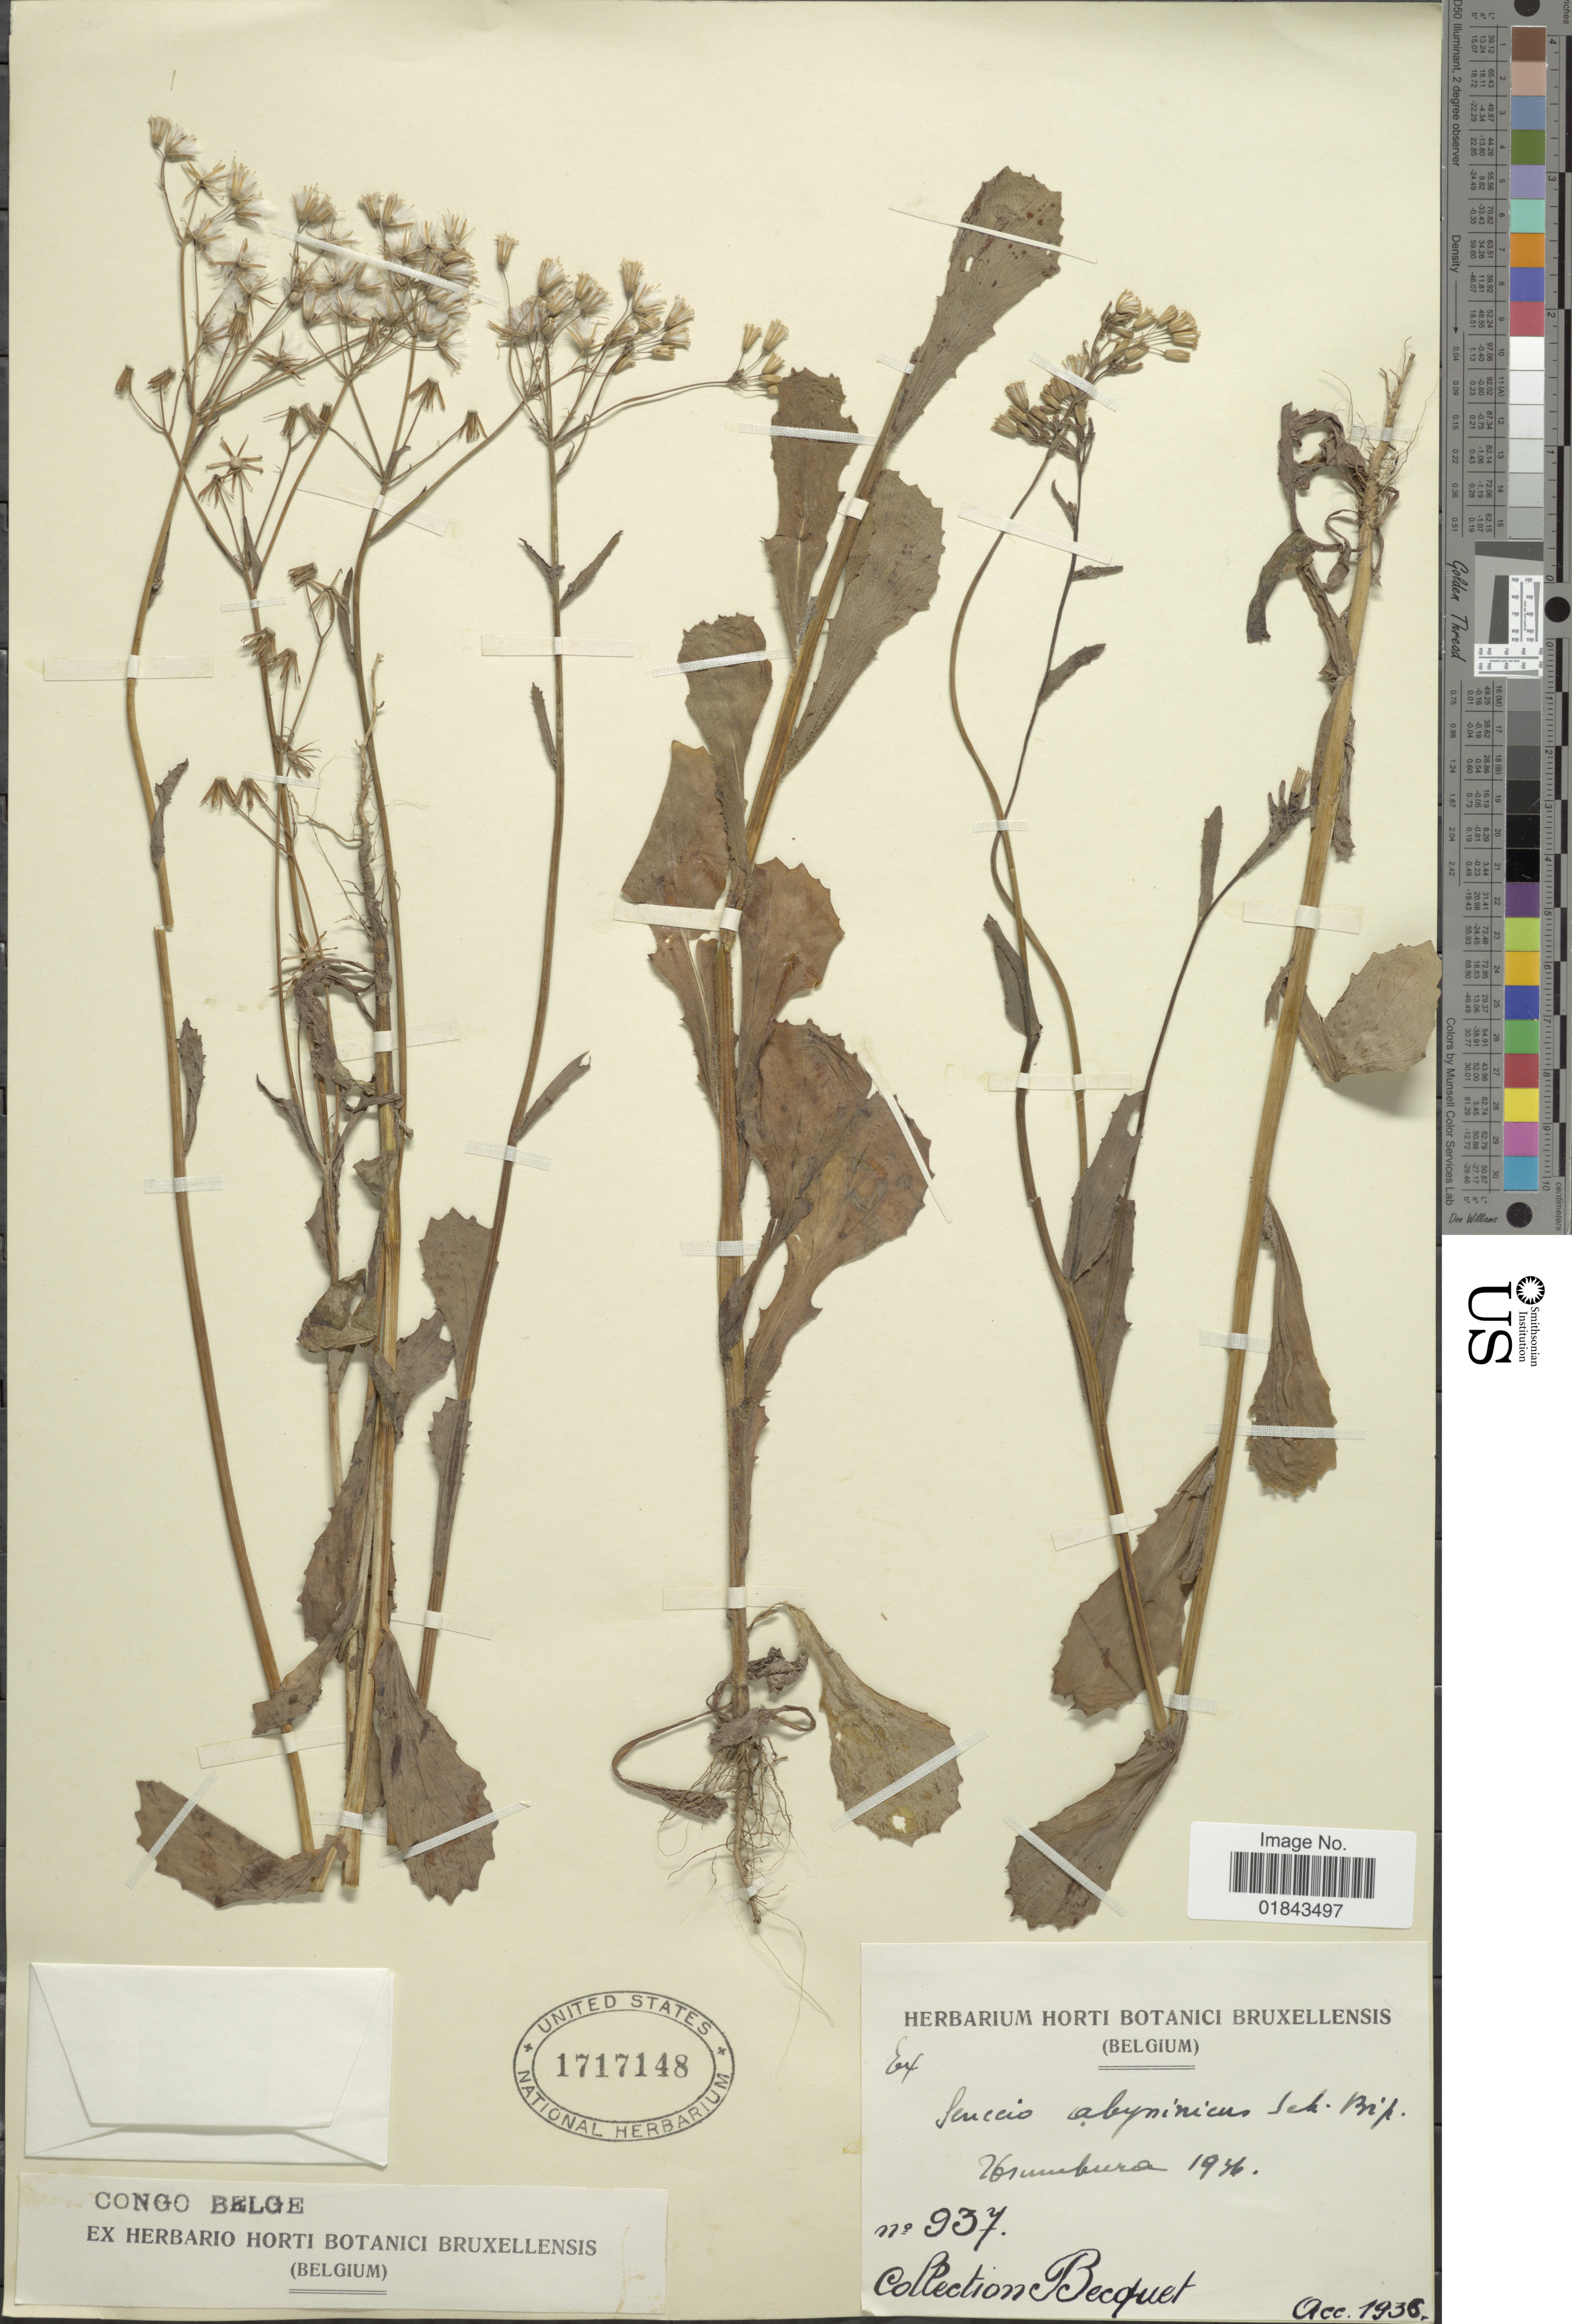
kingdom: Plantae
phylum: Tracheophyta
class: Magnoliopsida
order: Asterales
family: Asteraceae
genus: Emilia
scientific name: Emilia abyssinica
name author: (Sch. Bip. ex A. Rich.) C. Jeffrey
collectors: Becquet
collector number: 937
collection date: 1936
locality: Ibrumbura. [interpreted]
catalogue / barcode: US 1717148